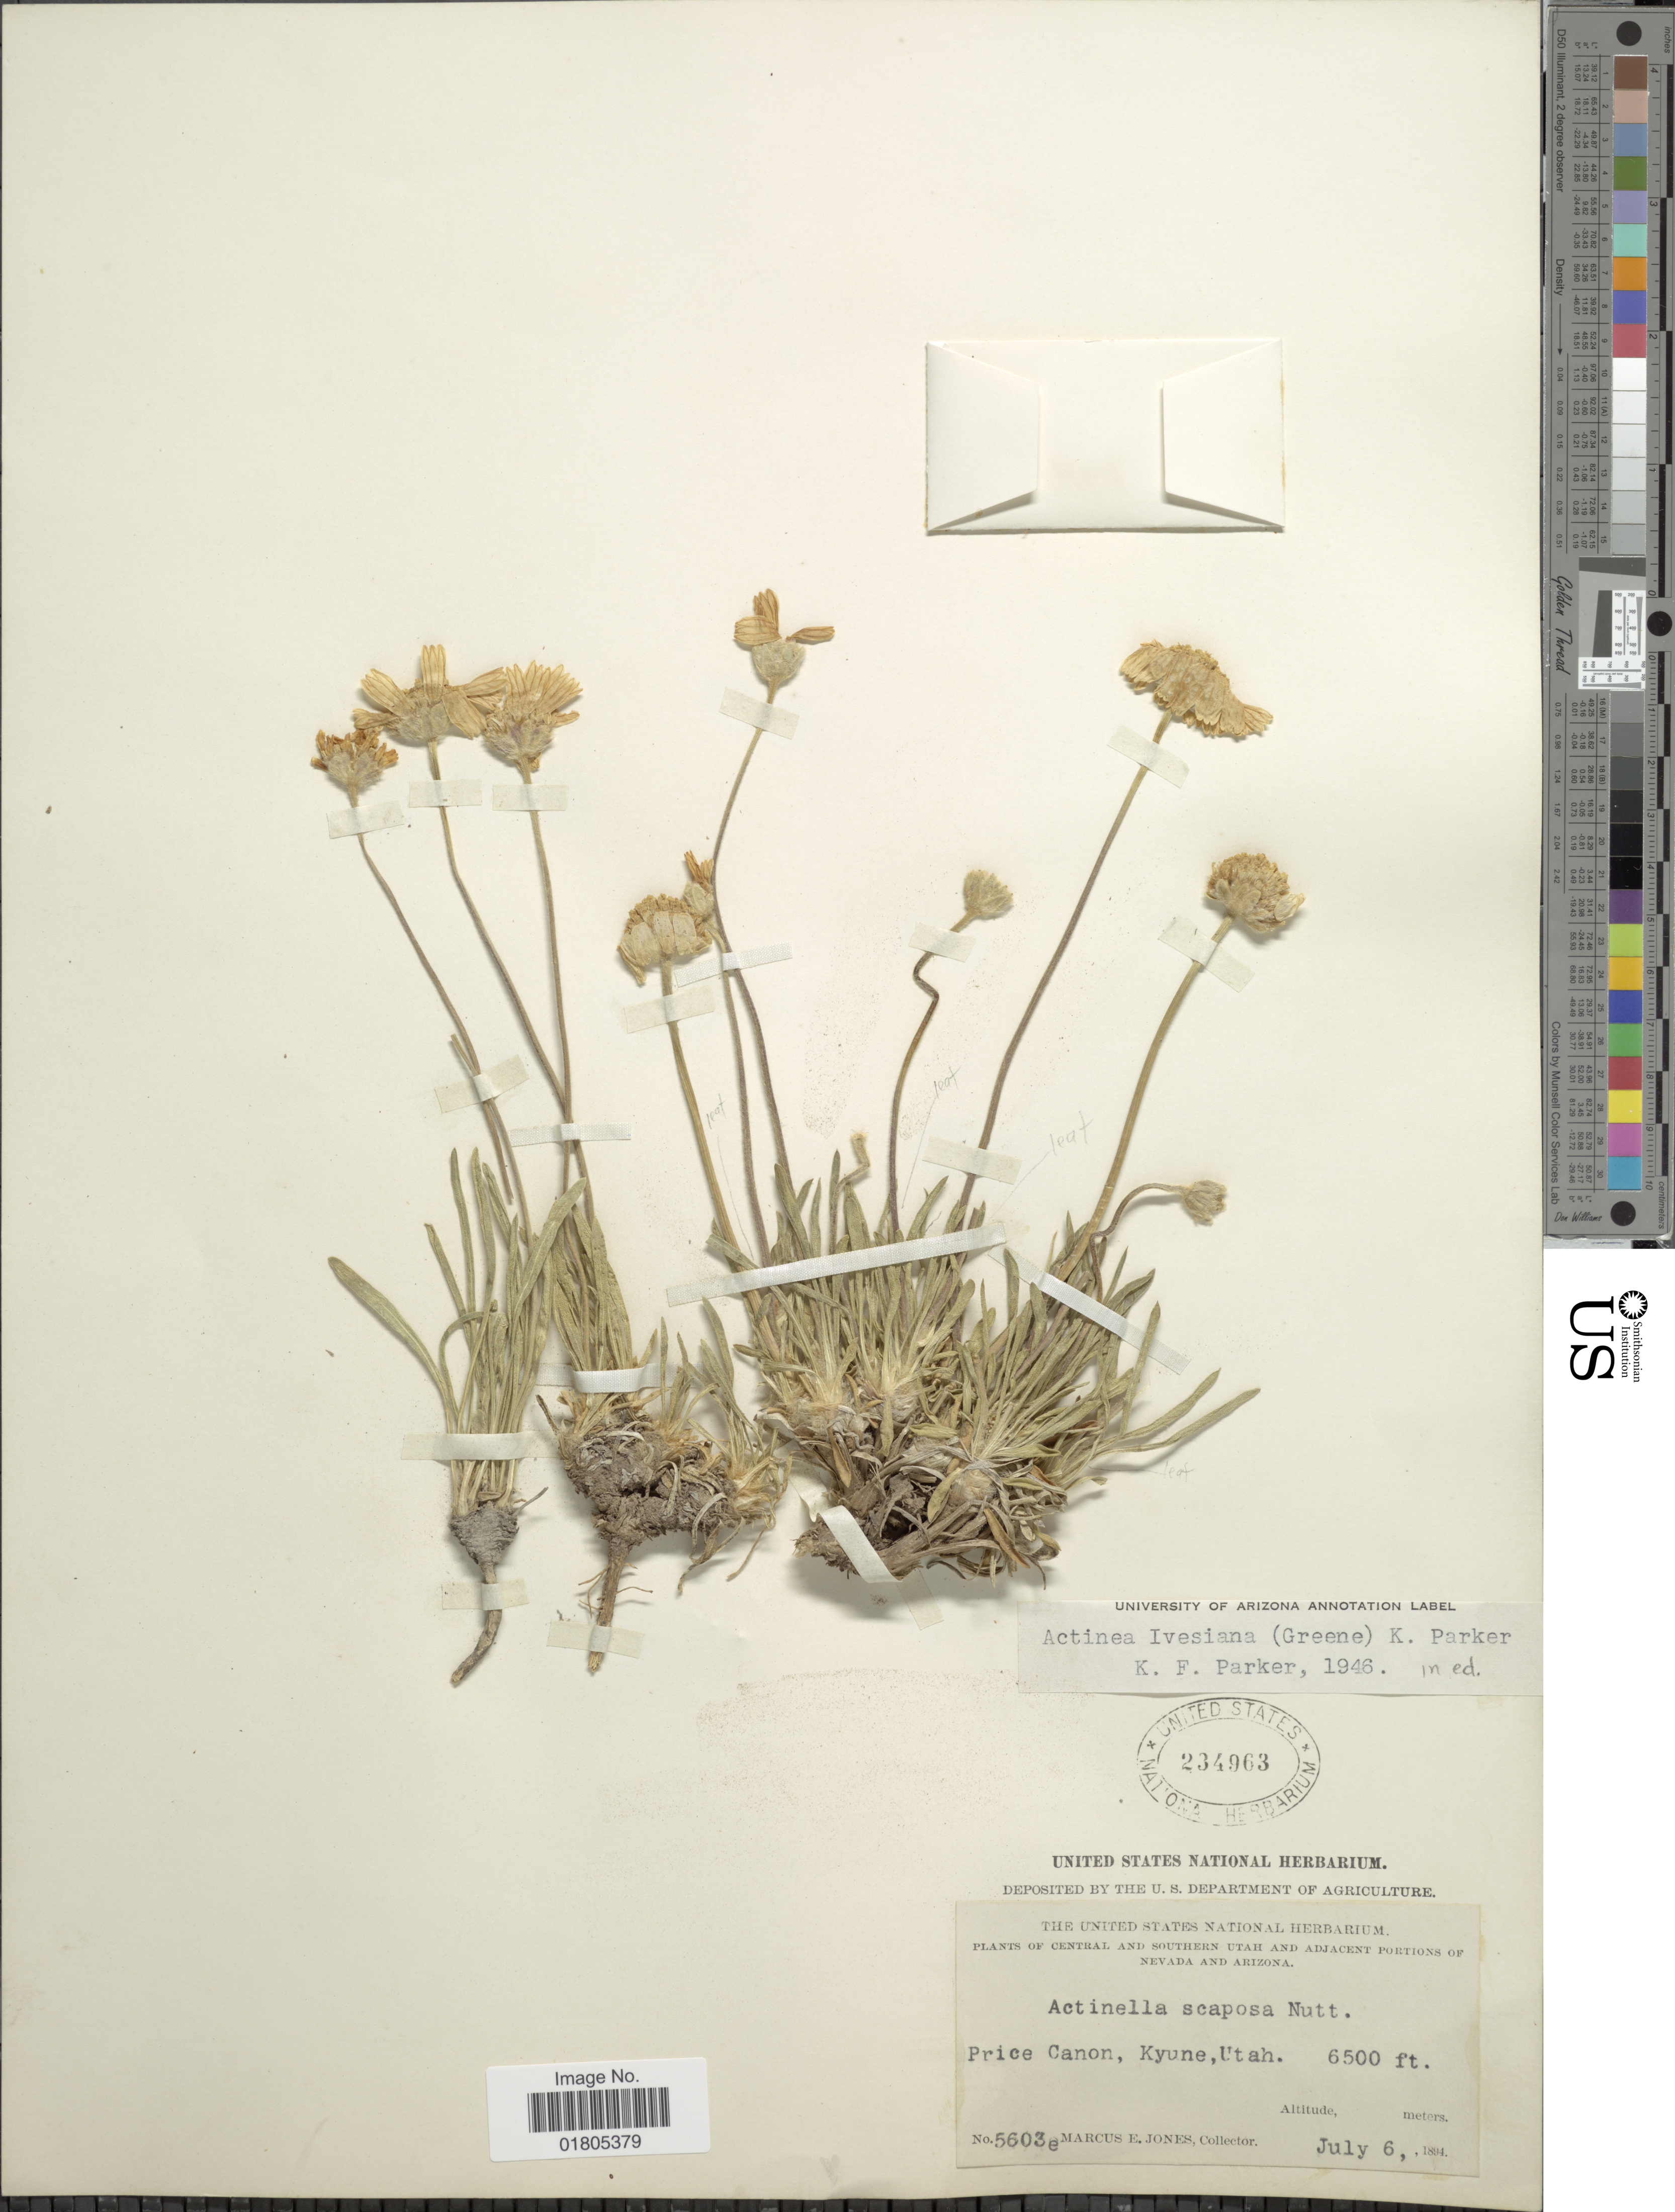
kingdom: Plantae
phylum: Tracheophyta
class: Magnoliopsida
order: Asterales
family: Asteraceae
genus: Actinea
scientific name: Actinea ivesiana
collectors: M. E. Jones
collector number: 5603e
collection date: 1894-07-06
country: United States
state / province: Utah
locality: Central and Southern Utah and adjacent portions of Nevada and Arizona. Price Canon, Kyune, Utah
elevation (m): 1981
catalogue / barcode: US 234963